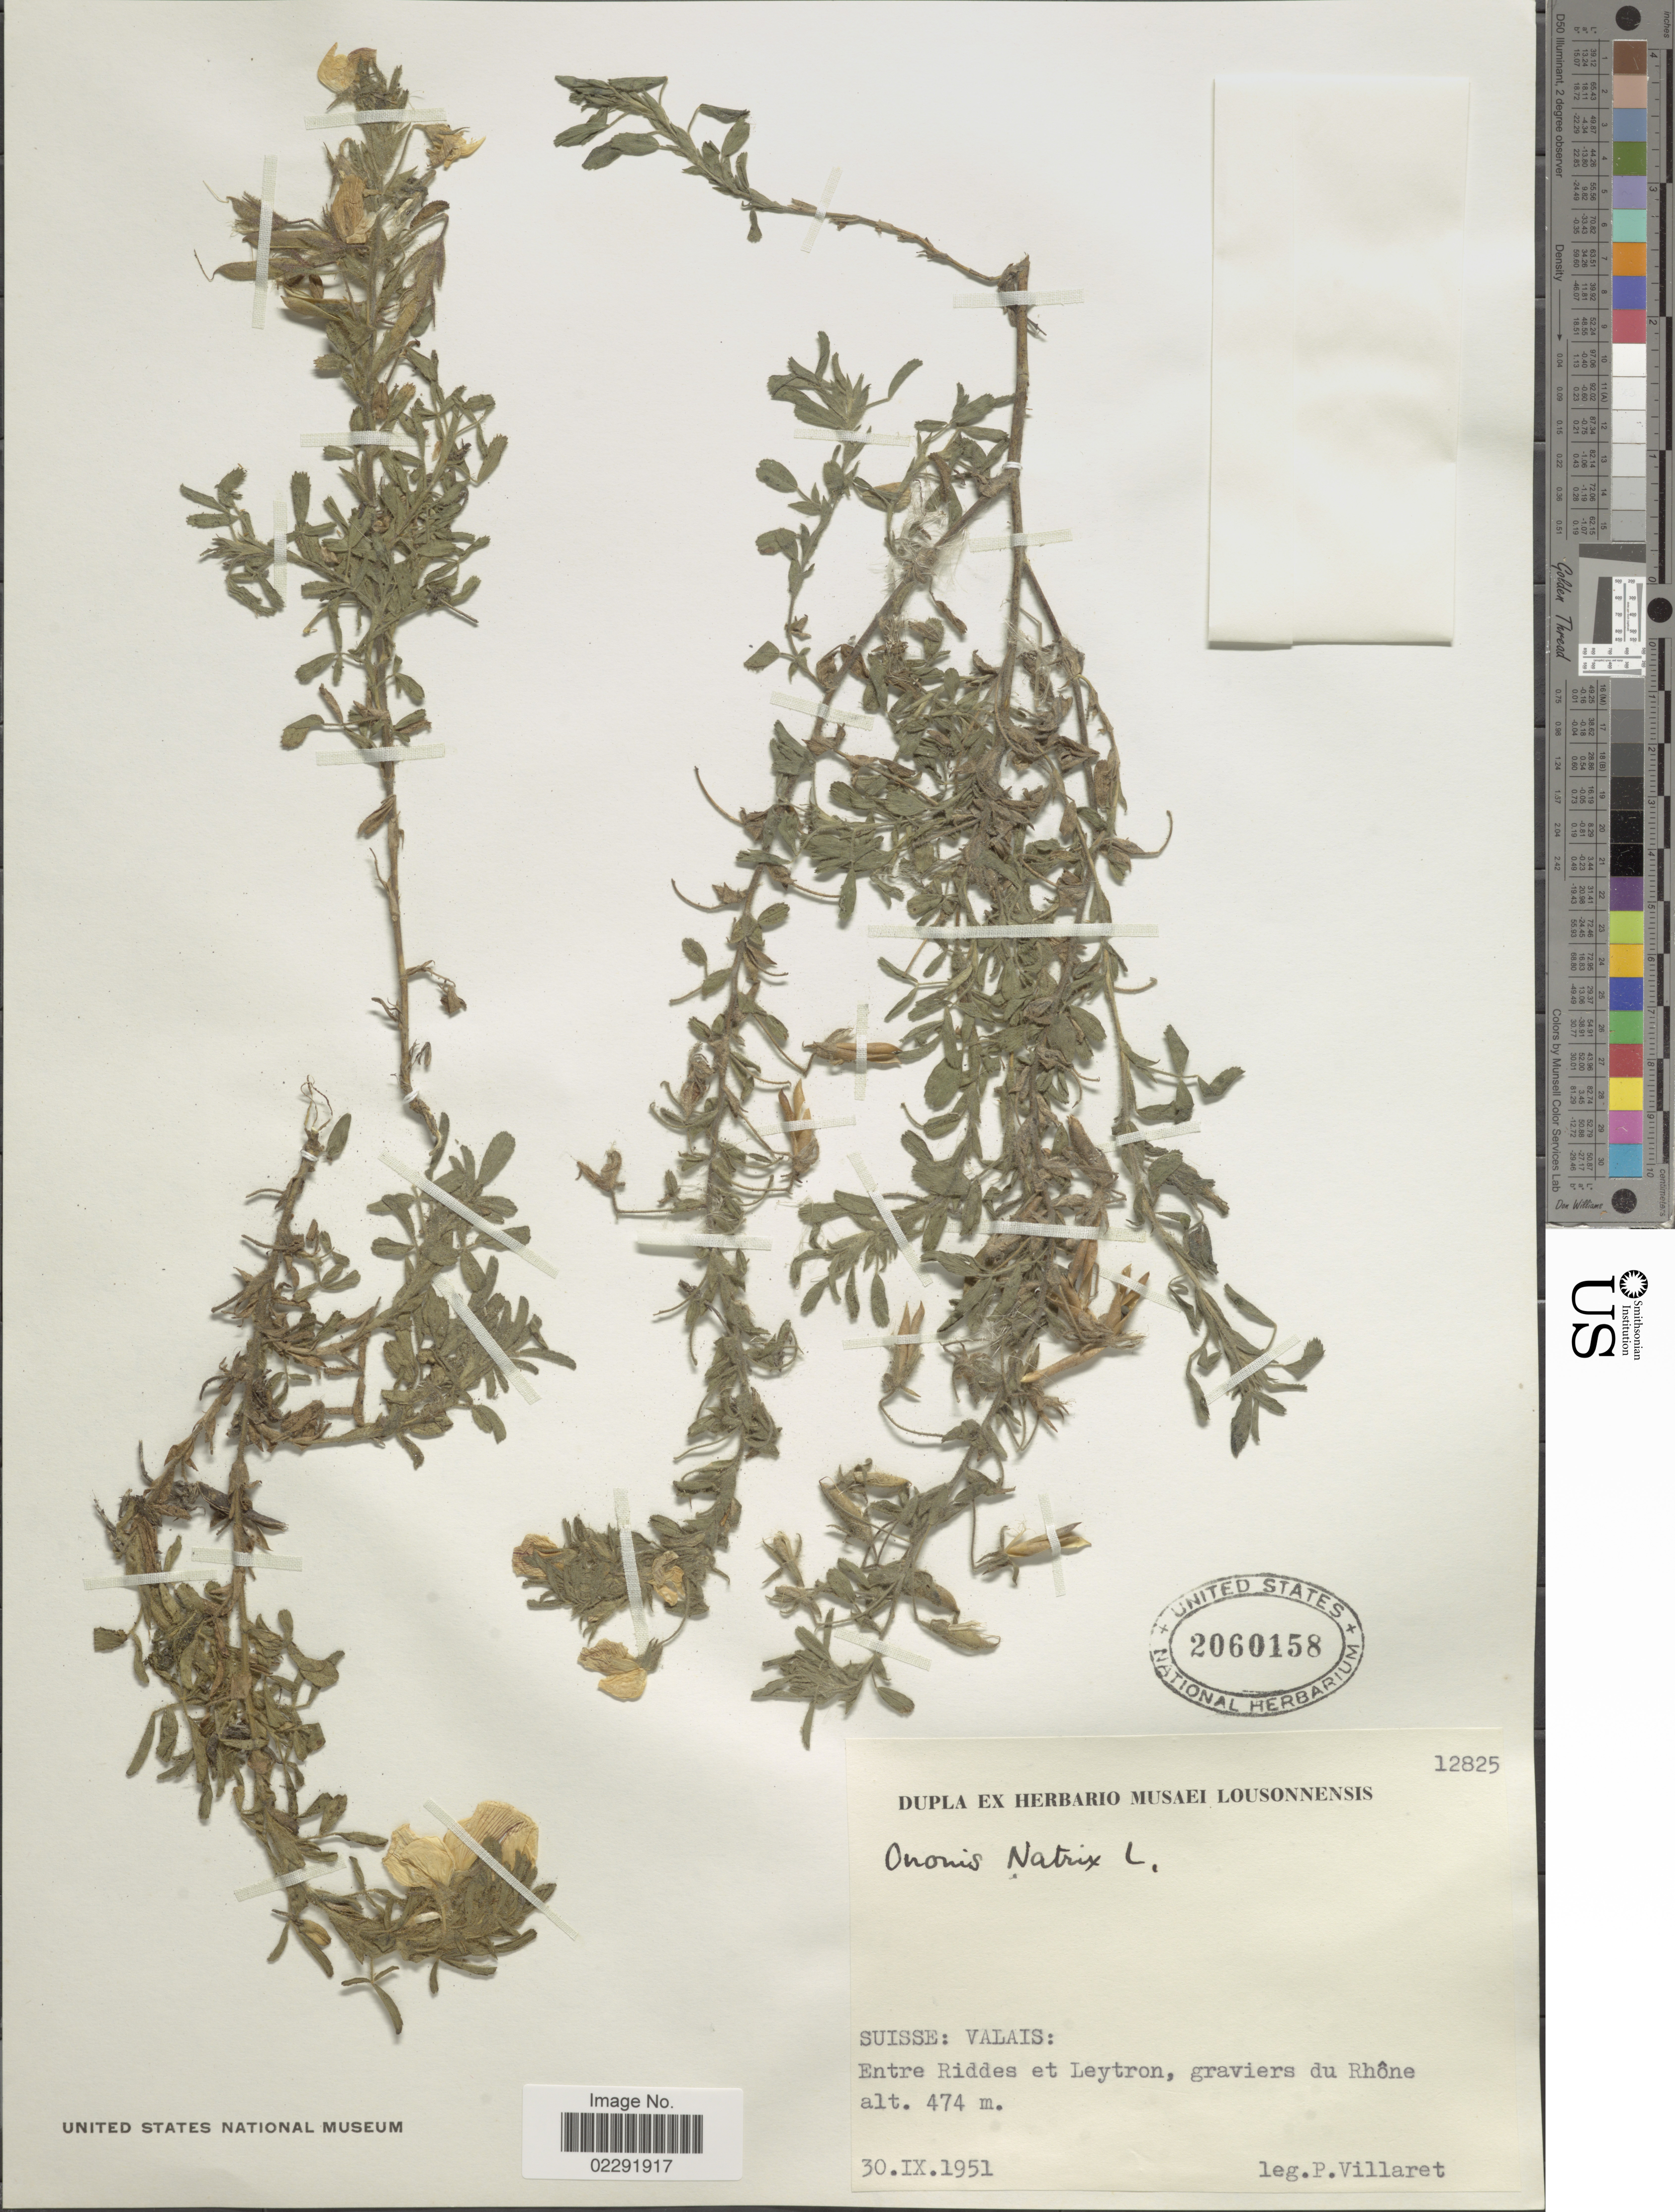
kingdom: Plantae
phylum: Tracheophyta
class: Magnoliopsida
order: Fabales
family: Fabaceae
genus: Ononis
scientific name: Ononis natrix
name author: L.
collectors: P. Villaret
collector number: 12825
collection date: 1951-09-30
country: Switzerland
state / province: Valais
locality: Entre Riddes et Leytron, graviers du Rhone.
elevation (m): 474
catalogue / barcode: US 2060158